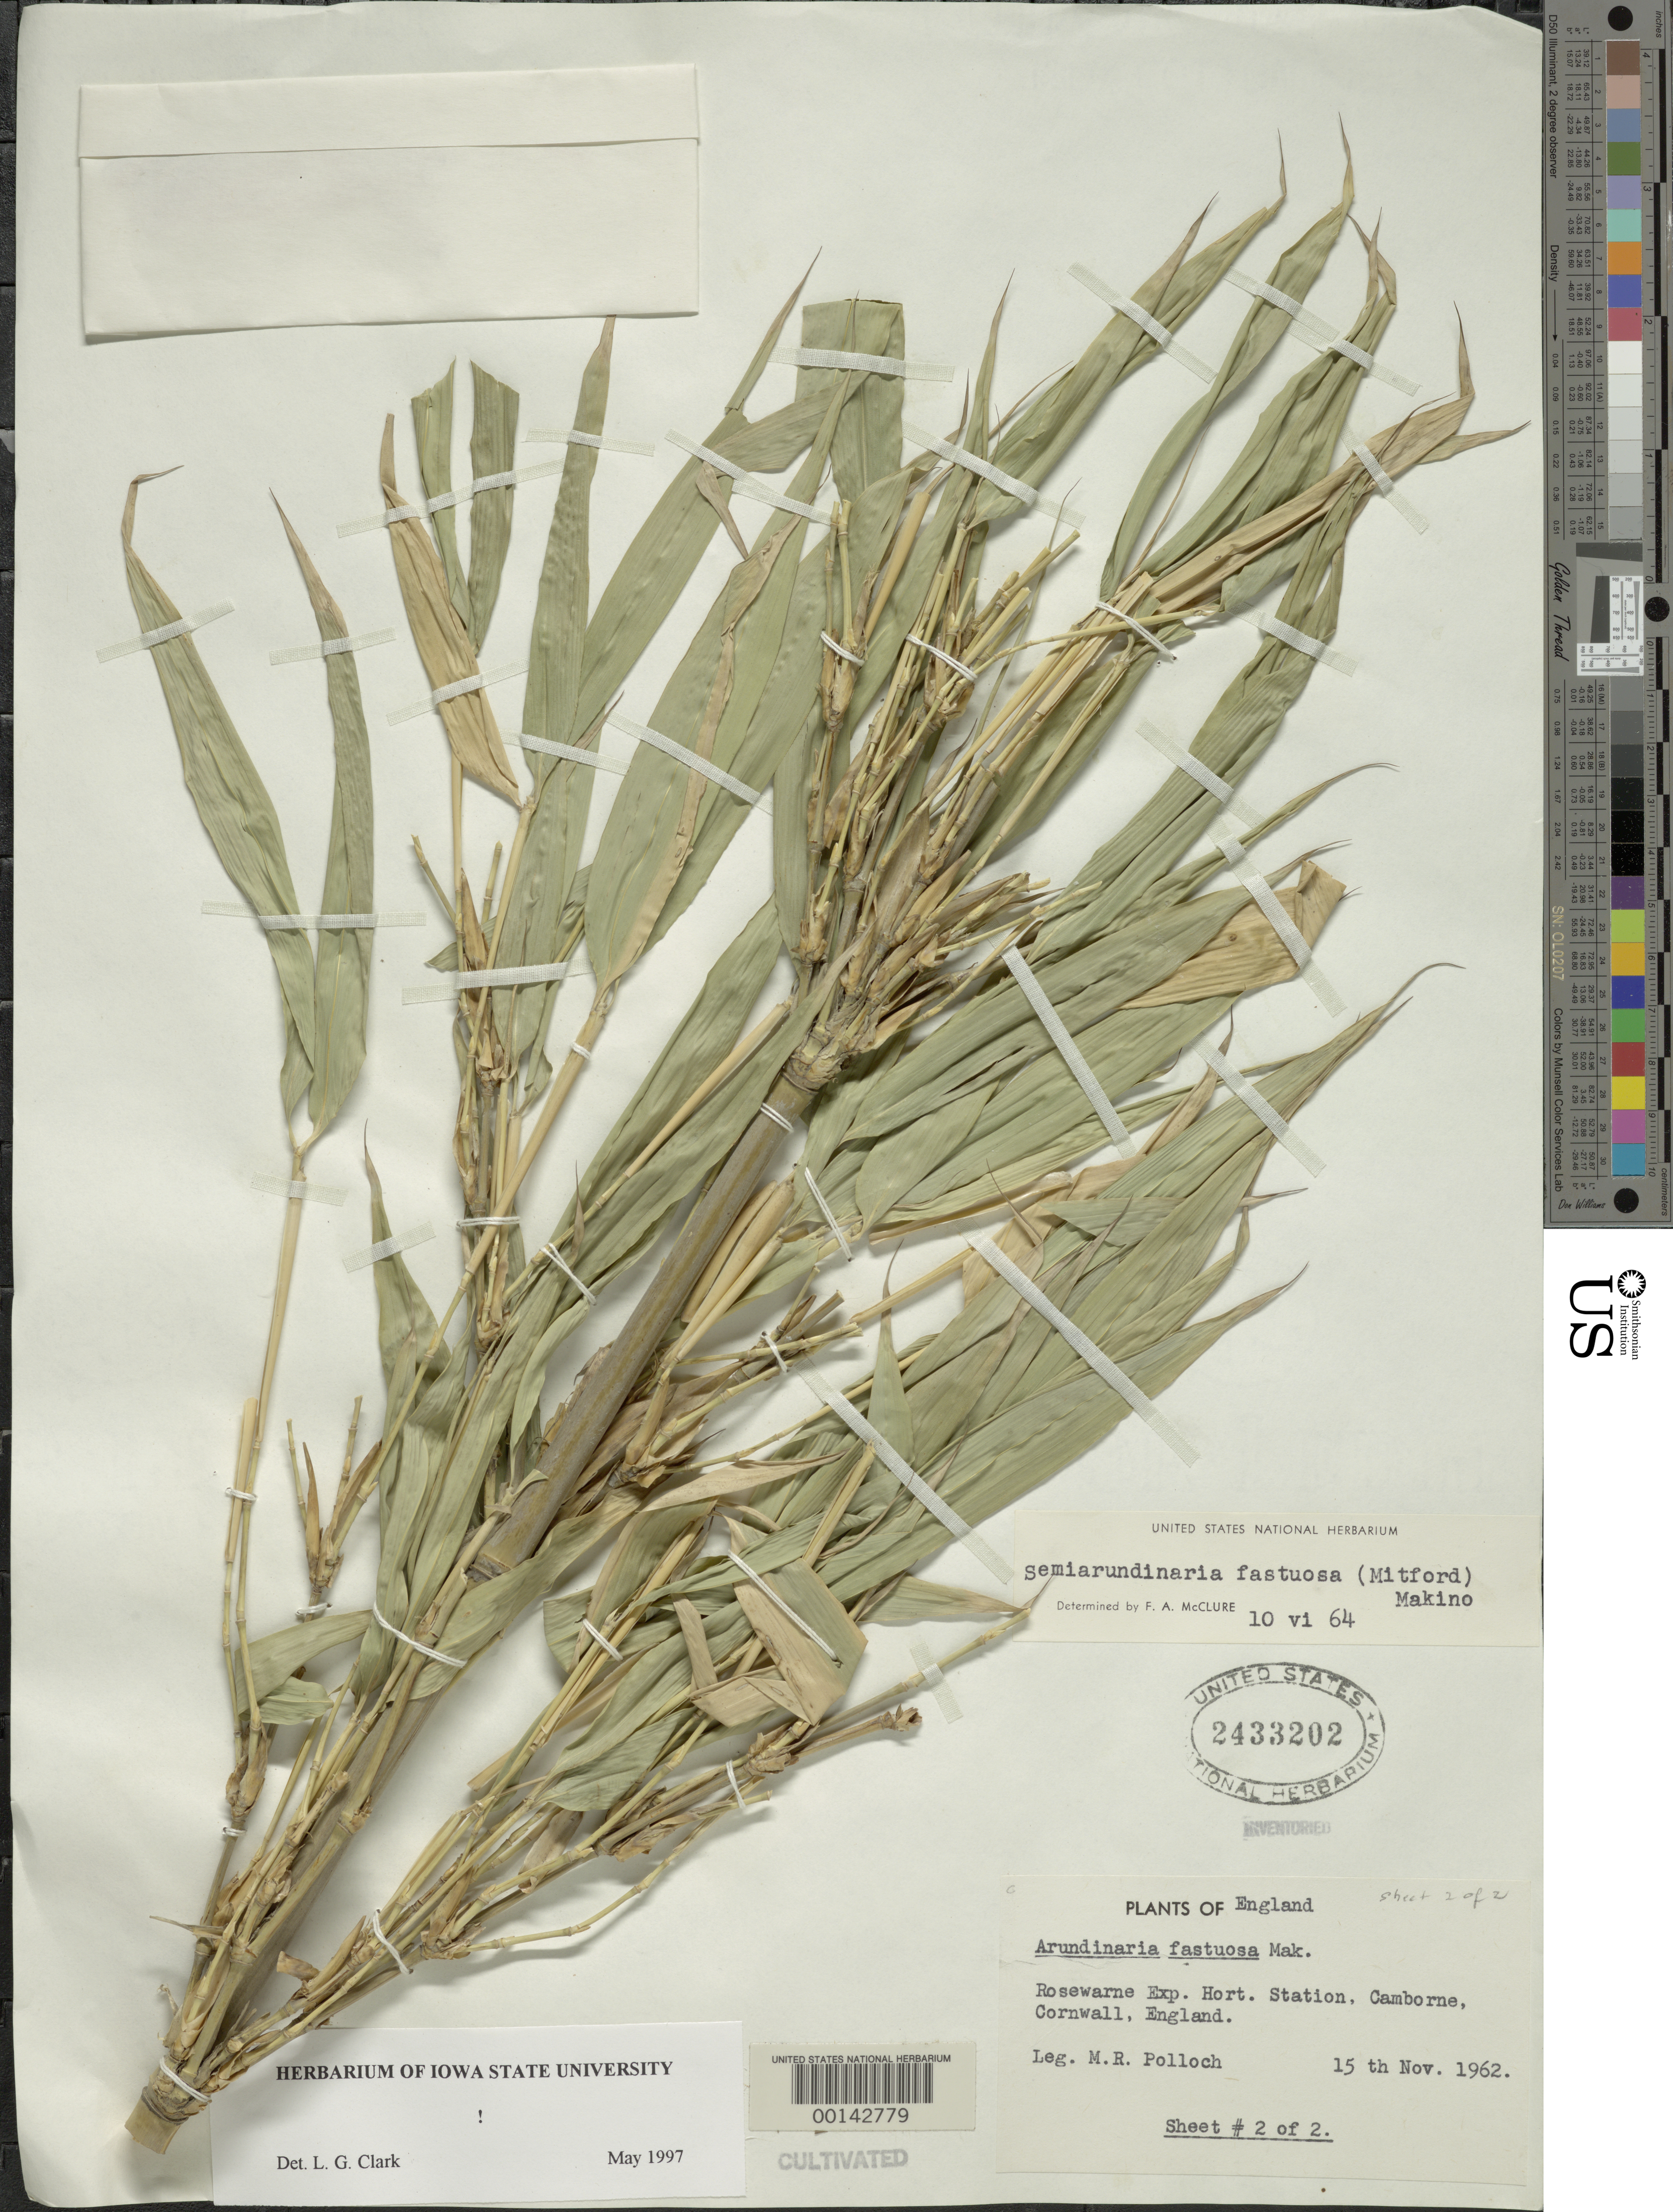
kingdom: Plantae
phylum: Tracheophyta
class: Liliopsida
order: Poales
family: Poaceae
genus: Semiarundinaria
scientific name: Semiarundinaria fastuosa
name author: Makino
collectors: M. Pollock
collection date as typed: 15 Nov 1962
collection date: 1962-11-15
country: United Kingdom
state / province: England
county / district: Cornwall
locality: Cornwall, camborne, rosewarne exp. hort. stat.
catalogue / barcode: US 2433202